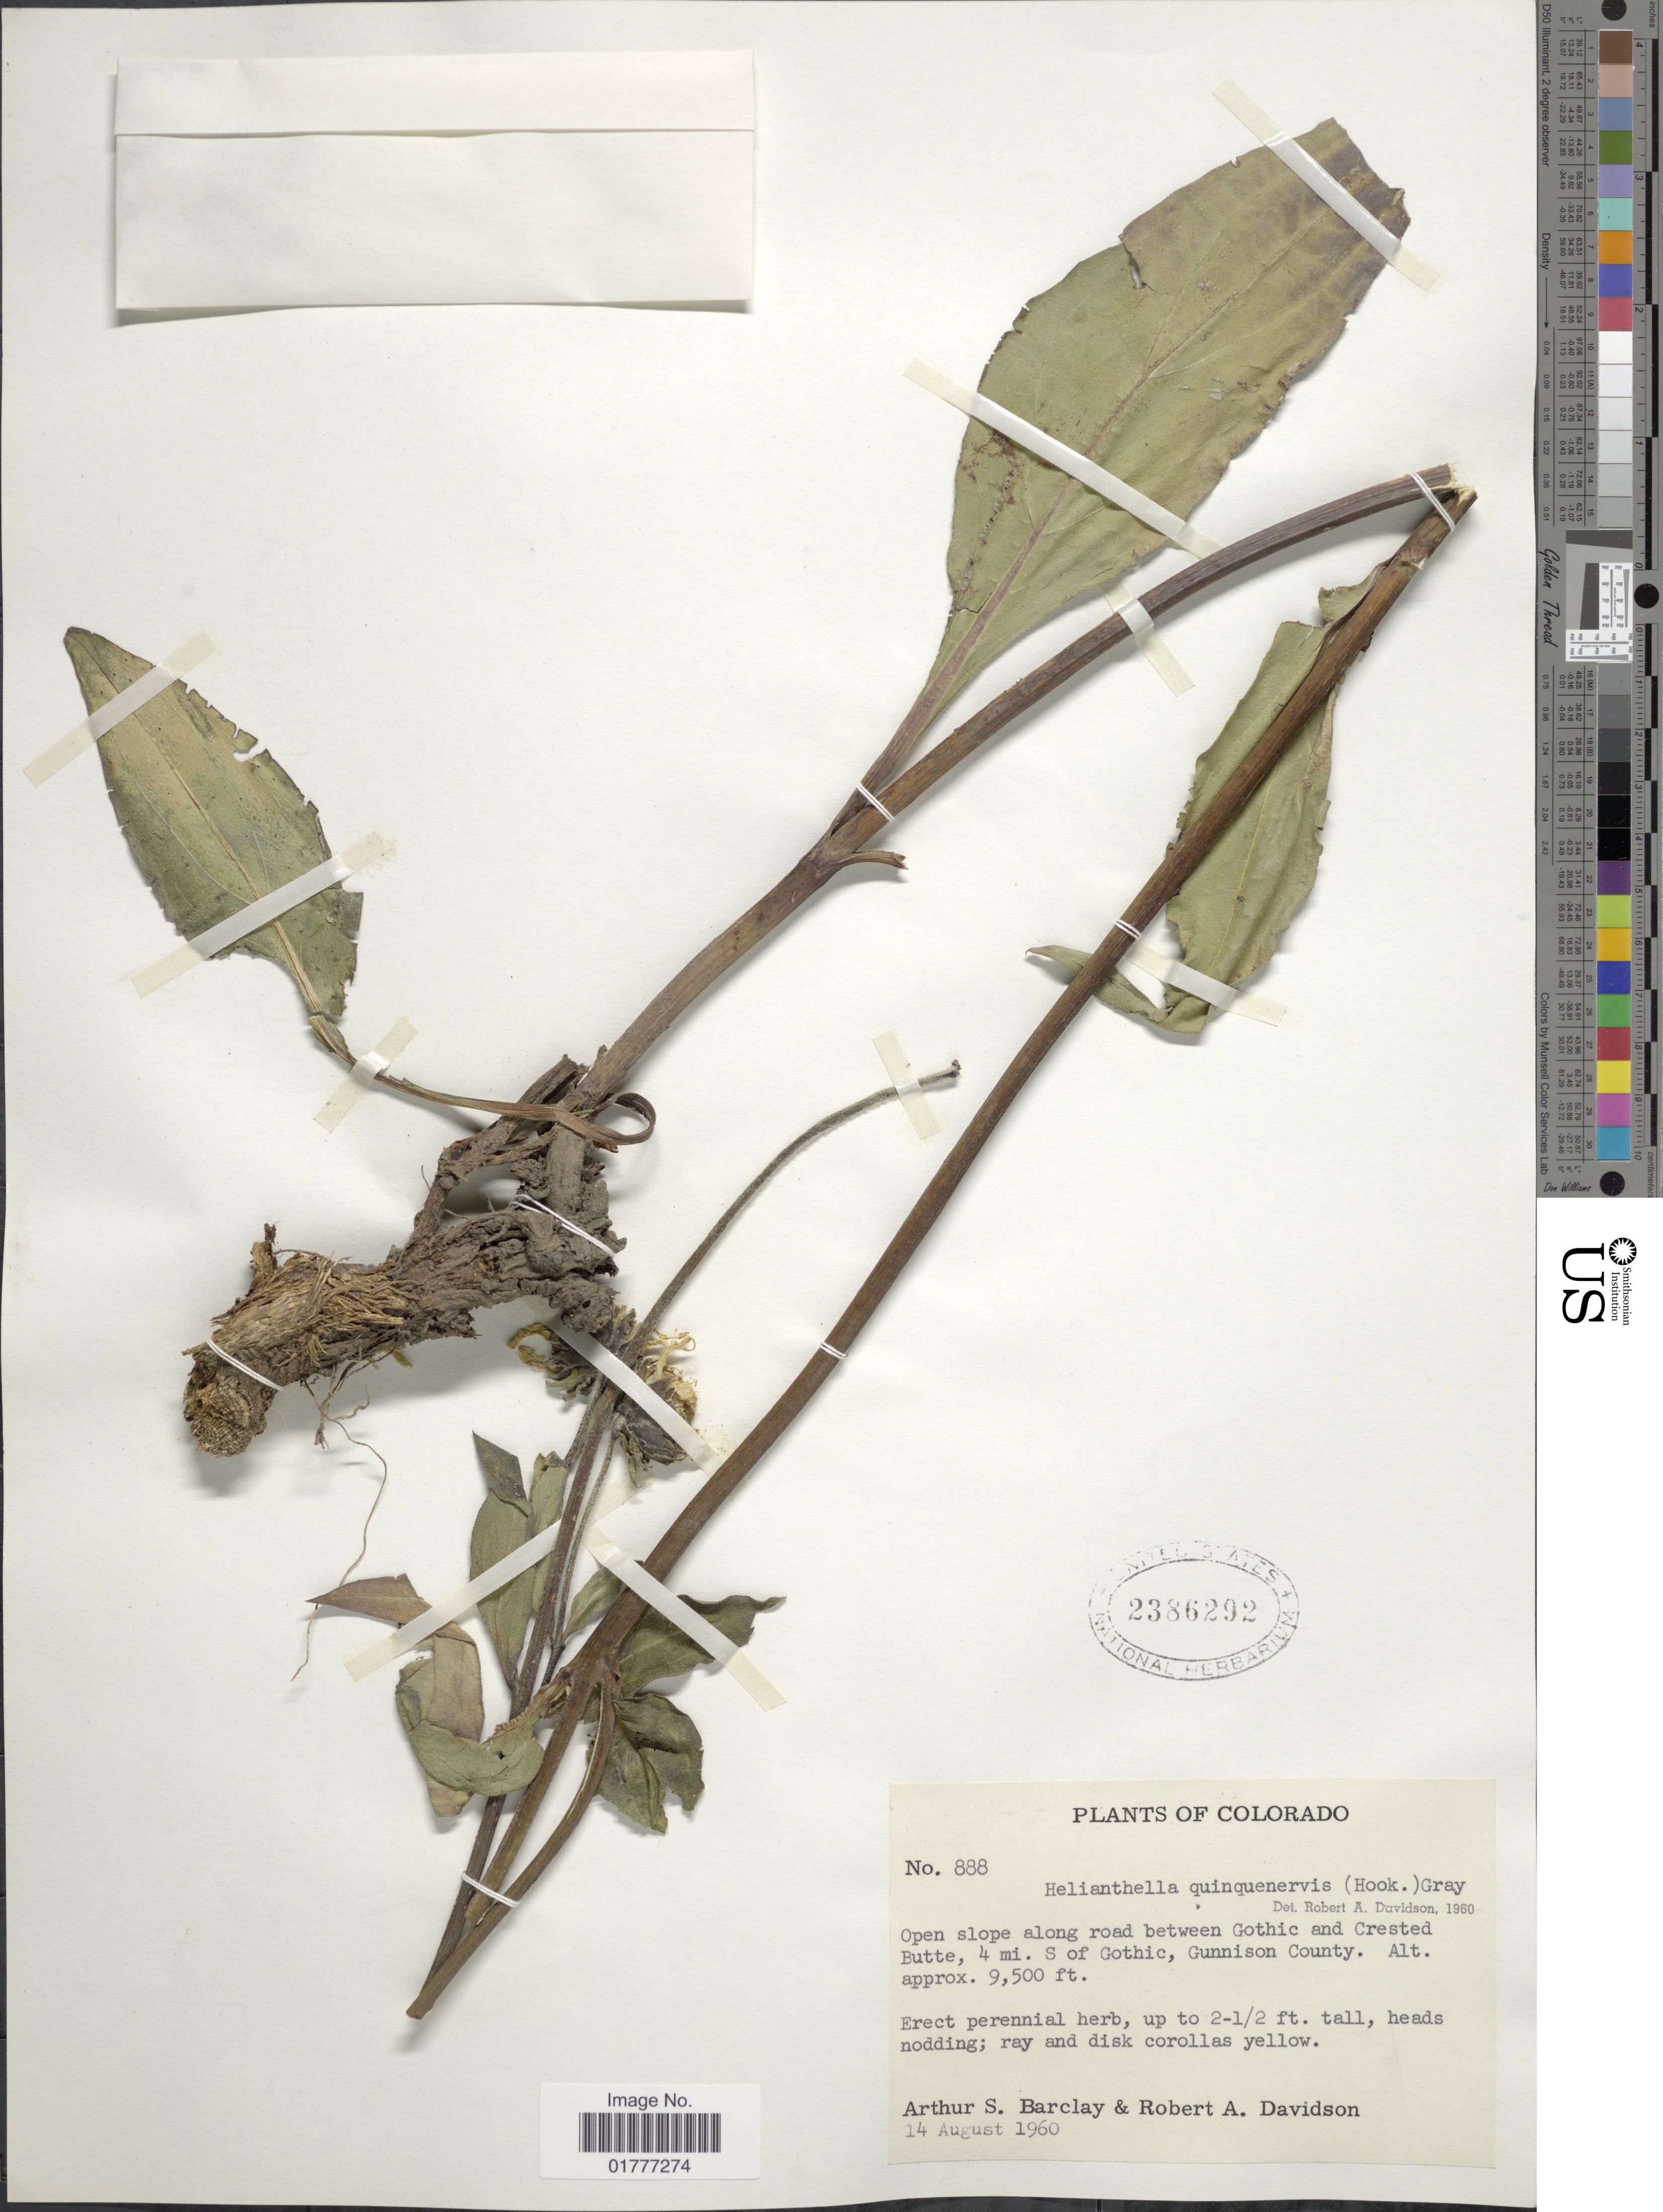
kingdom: Plantae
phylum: Tracheophyta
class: Magnoliopsida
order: Asterales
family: Asteraceae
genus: Helianthella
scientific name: Helianthella quinquenervis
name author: (Hook.) A. Gray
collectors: A. S. Barclay & R. A. Davidson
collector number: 888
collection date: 1960-08-14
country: United States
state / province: Colorado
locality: Open slope along road between Gothic and Crested Butte, 4 mi. S. of Gothic, Gunnison County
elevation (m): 2896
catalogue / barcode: US 2386292